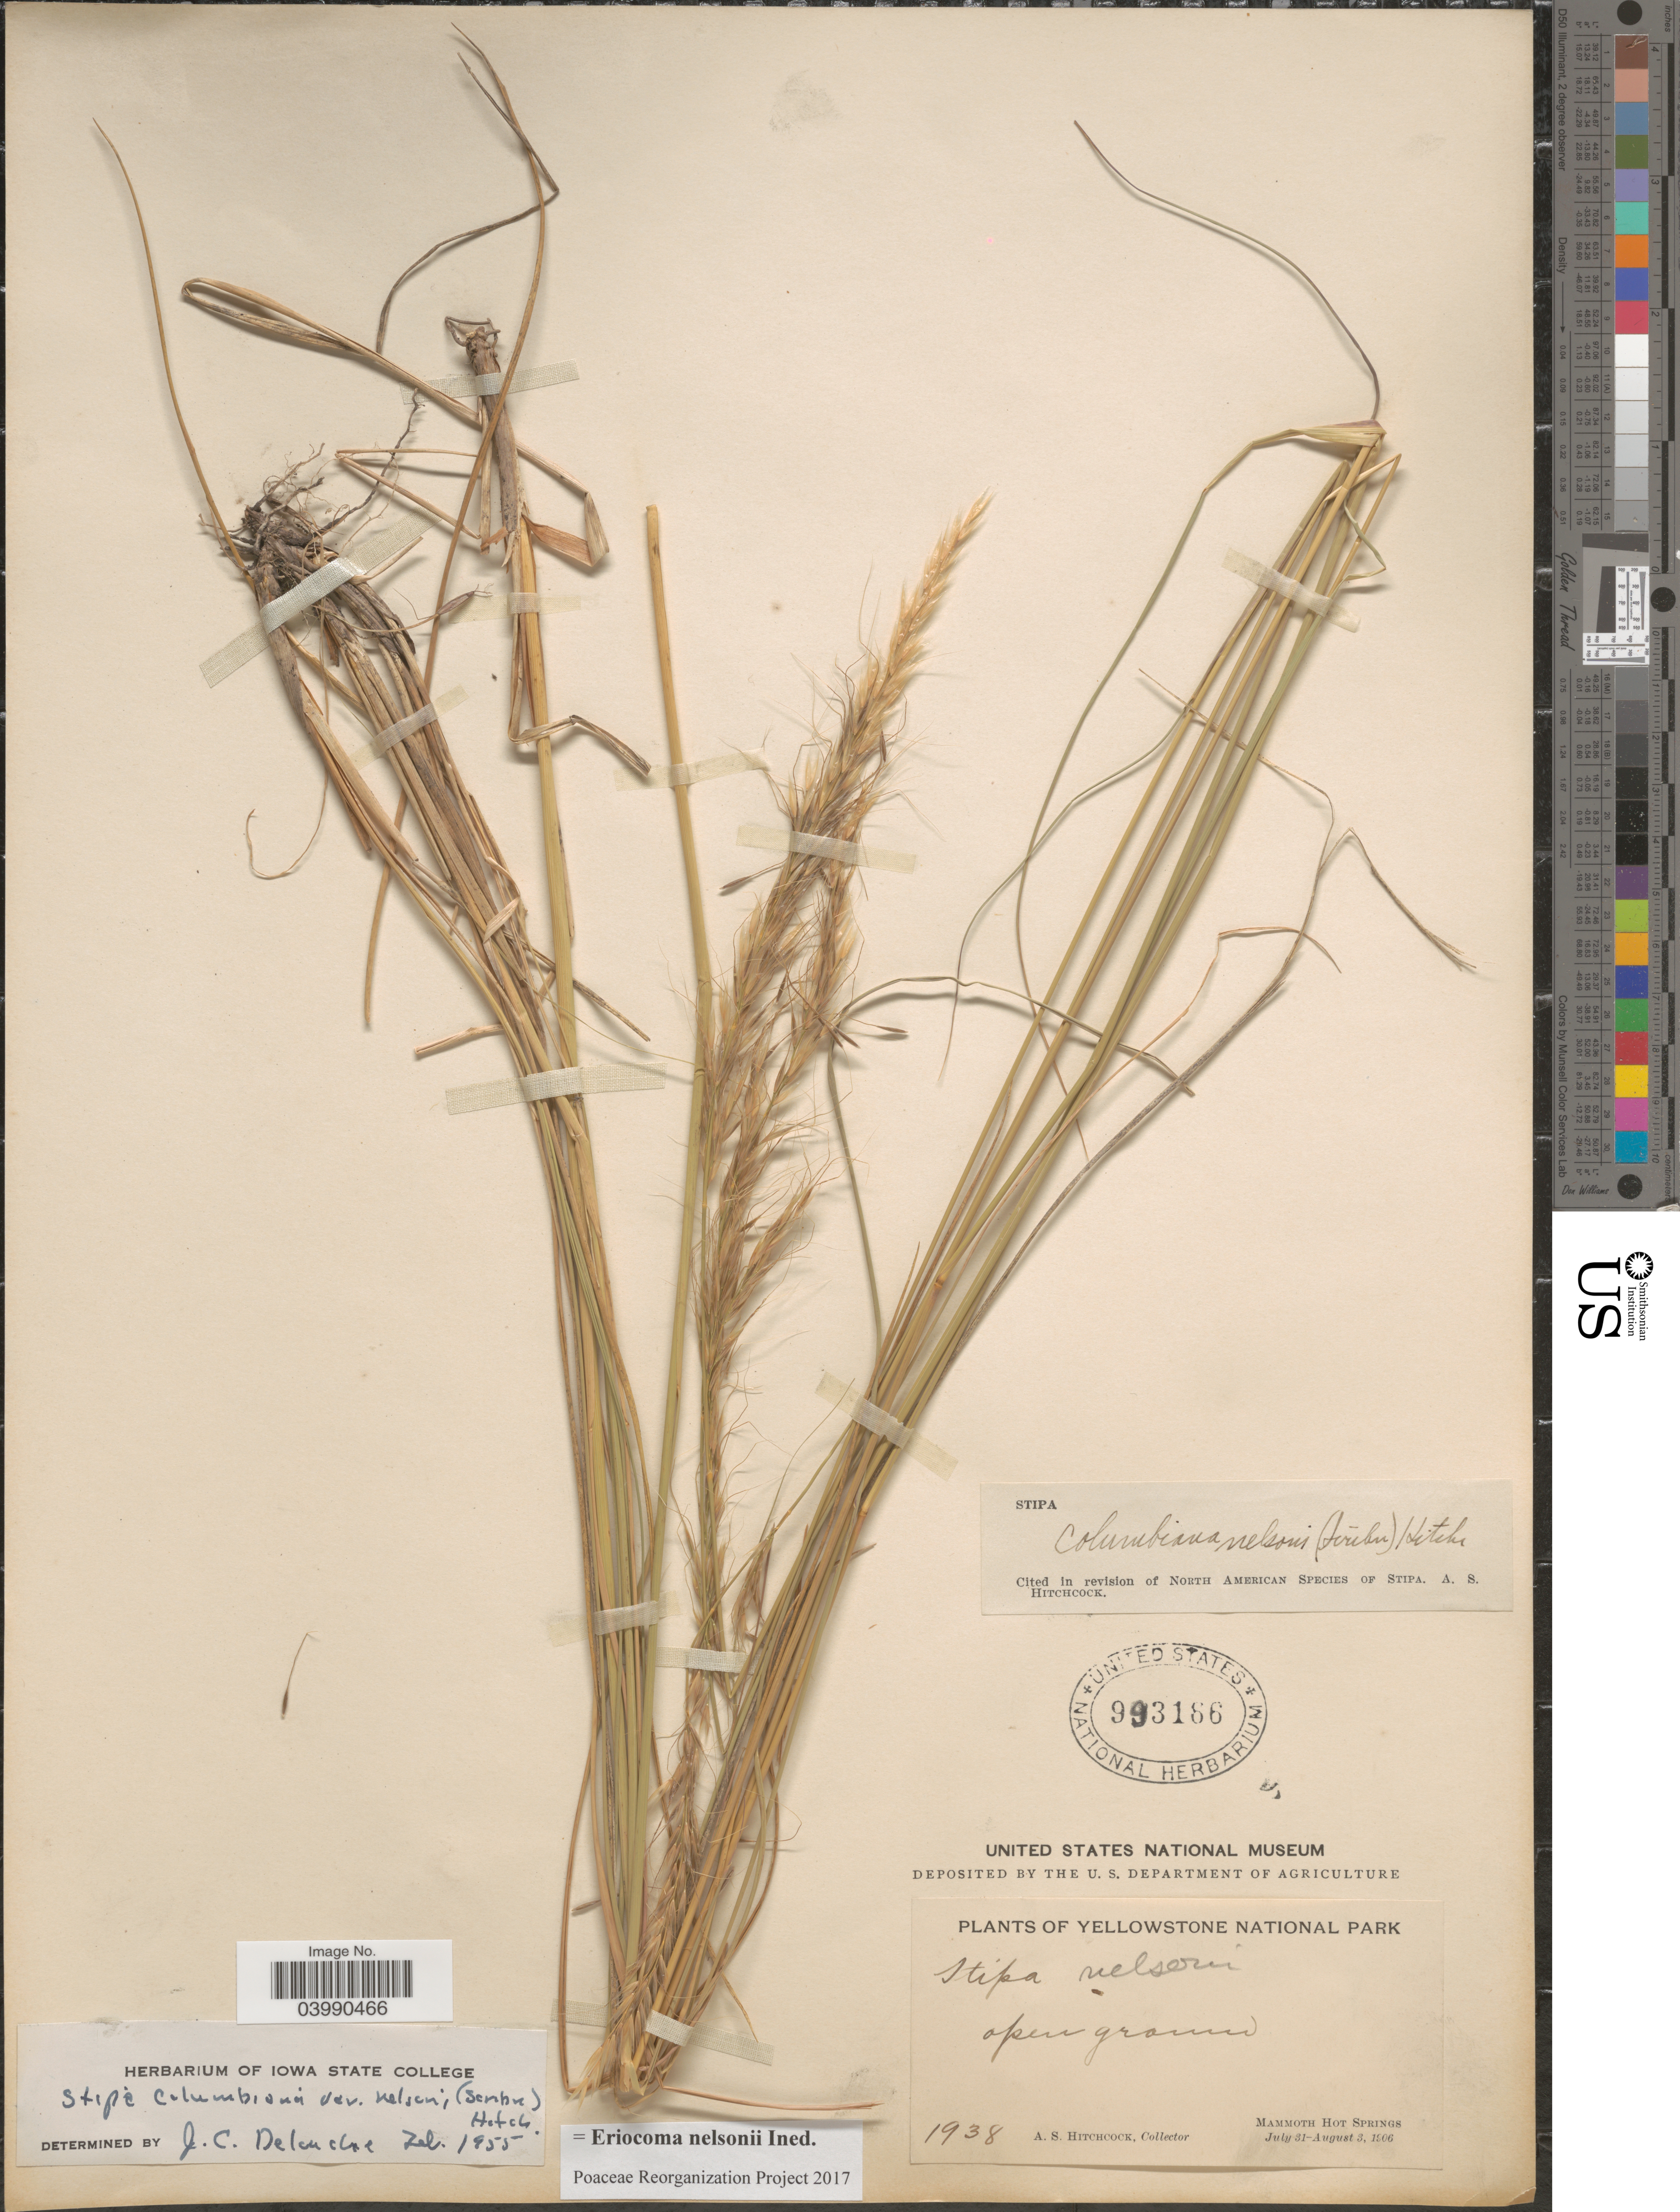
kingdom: Plantae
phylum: Tracheophyta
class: Liliopsida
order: Poales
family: Poaceae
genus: Eriocoma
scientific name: Eriocoma nelsonii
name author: (Scribn.) Romasch.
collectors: A. S. Hitchcock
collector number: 1938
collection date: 1906-07-31/1906-08-03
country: United States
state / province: Wyoming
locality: Yellowstone National Park. Open ground. Mammoth Hot Springs.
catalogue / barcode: US 993166